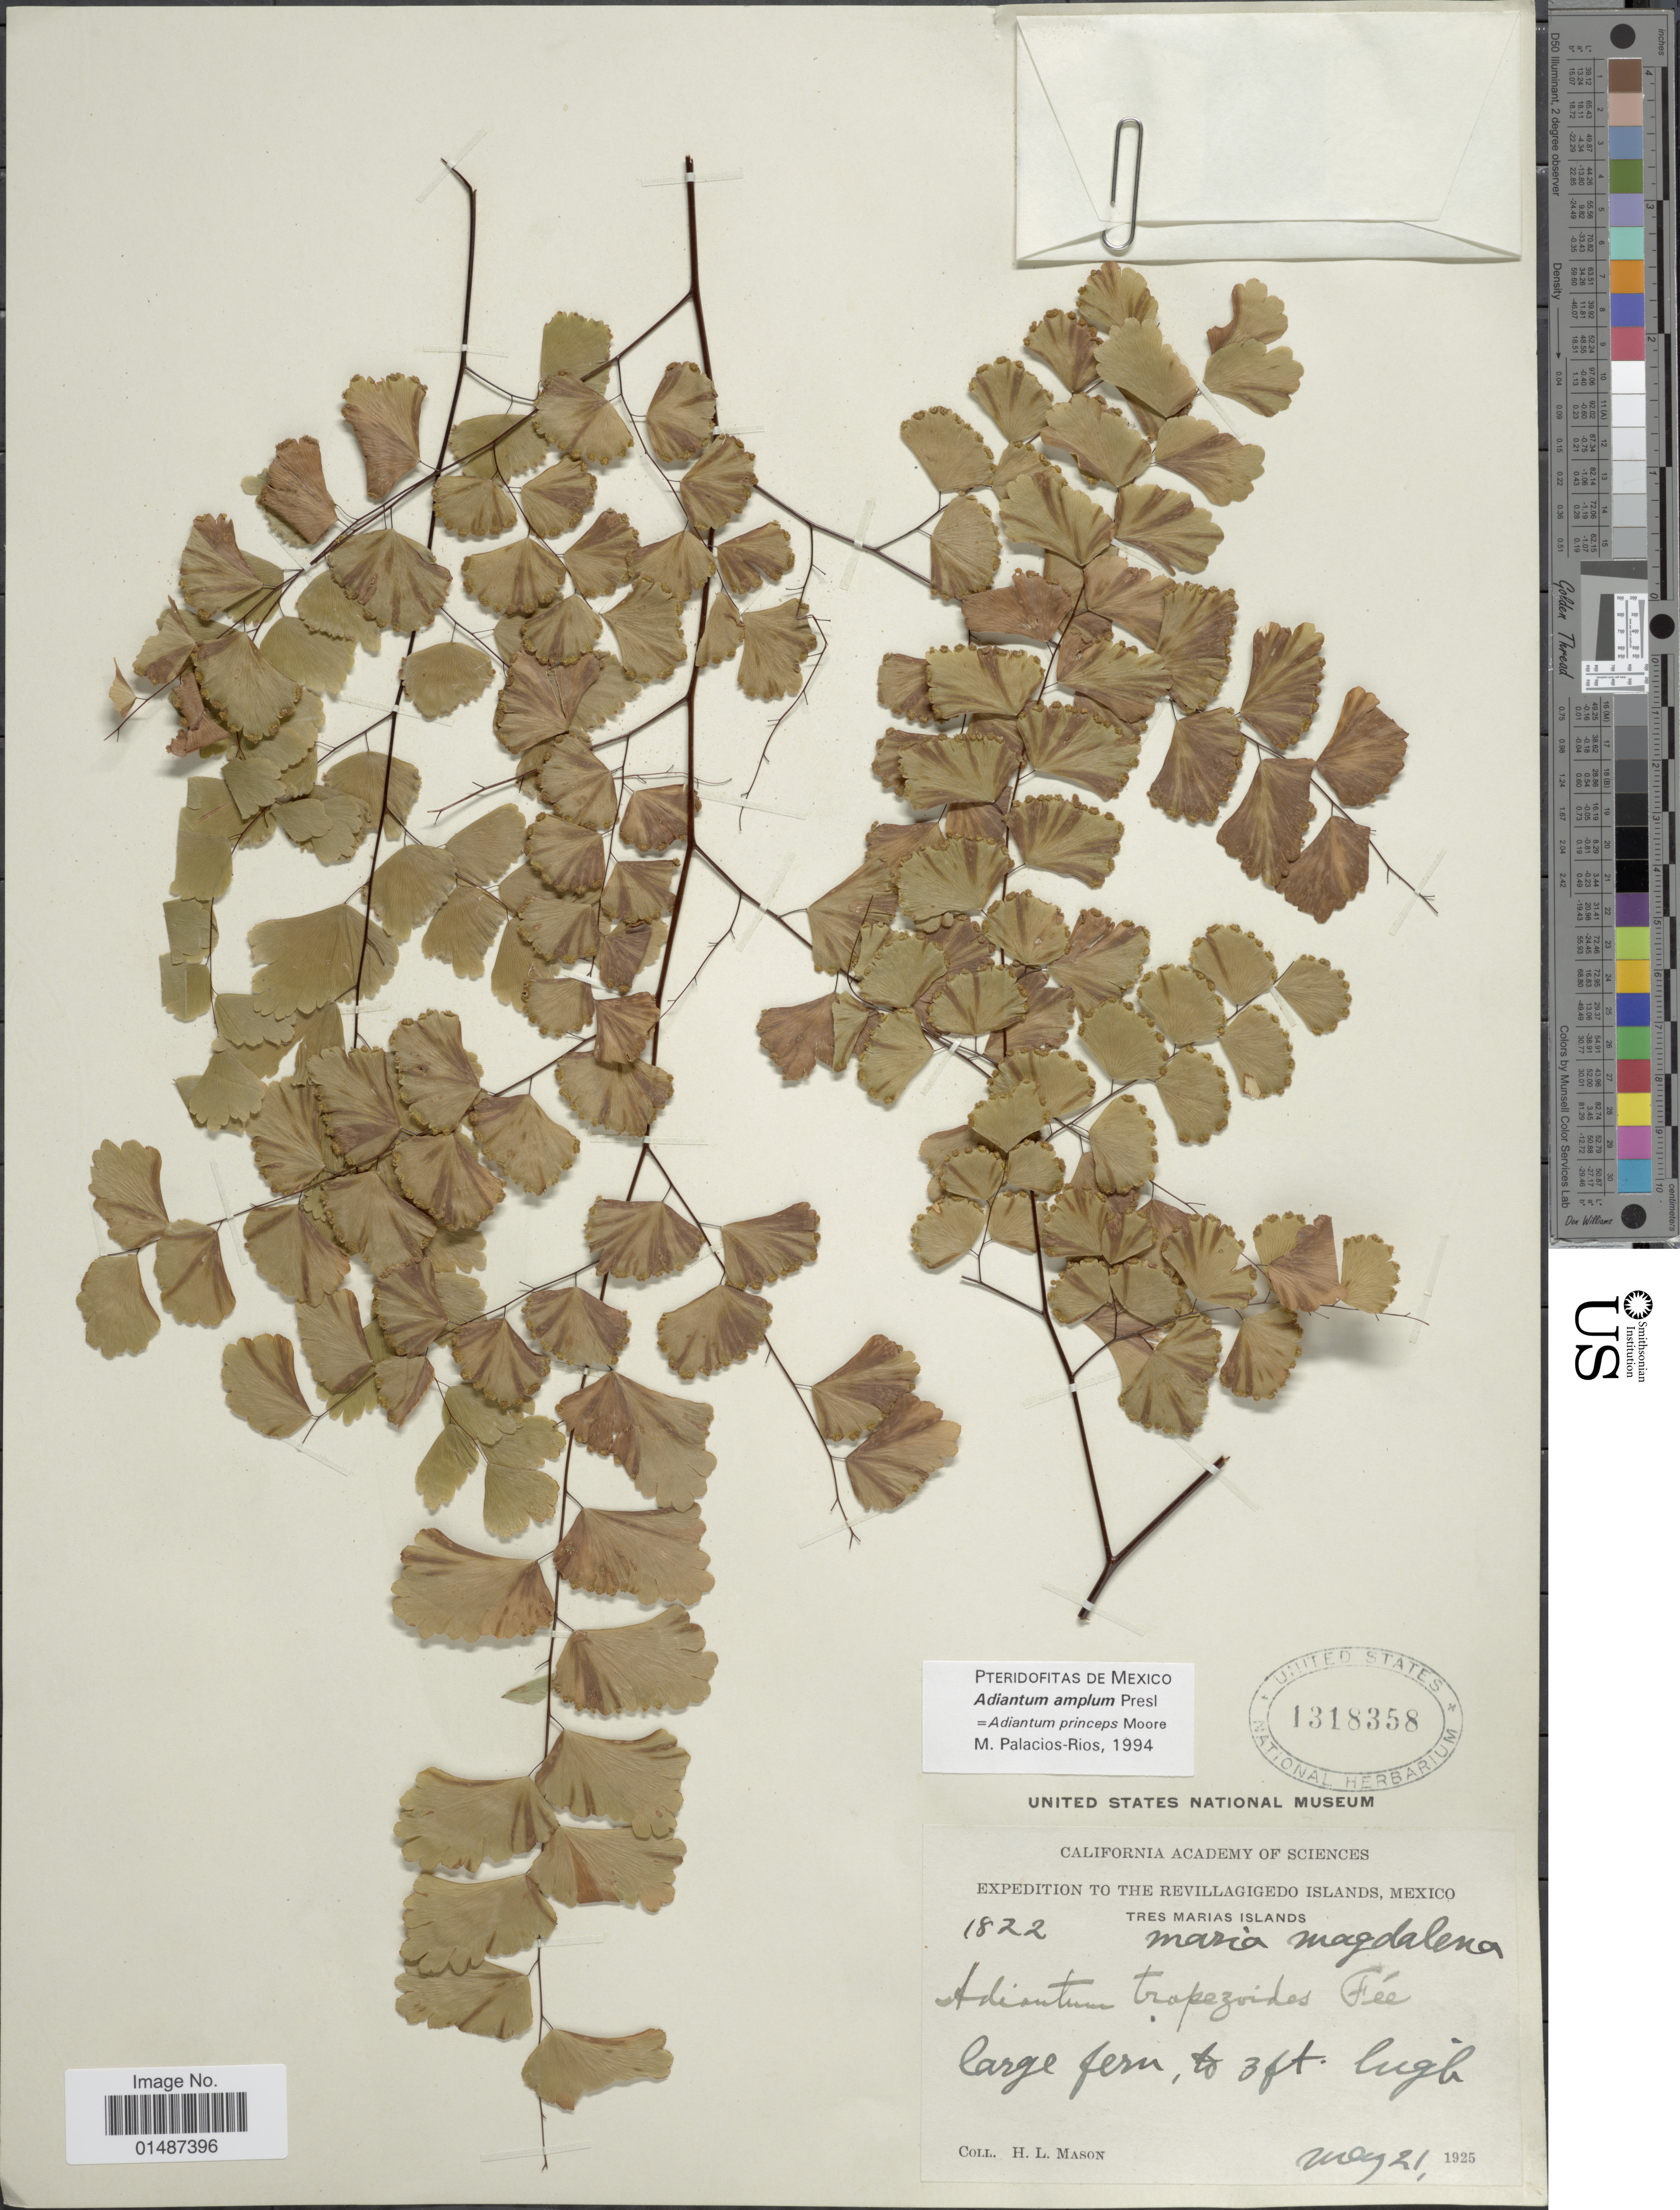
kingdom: Plantae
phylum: Tracheophyta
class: Polypodiopsida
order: Polypodiales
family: Pteridaceae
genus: Adiantum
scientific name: Adiantum amplum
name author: C. Presl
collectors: H. L. Mason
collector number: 1822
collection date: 1925-05-21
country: Mexico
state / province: Nayarit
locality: Revillagigedo Islands. Tres Marias Islands. Maria Magdalena.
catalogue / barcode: US 1318358